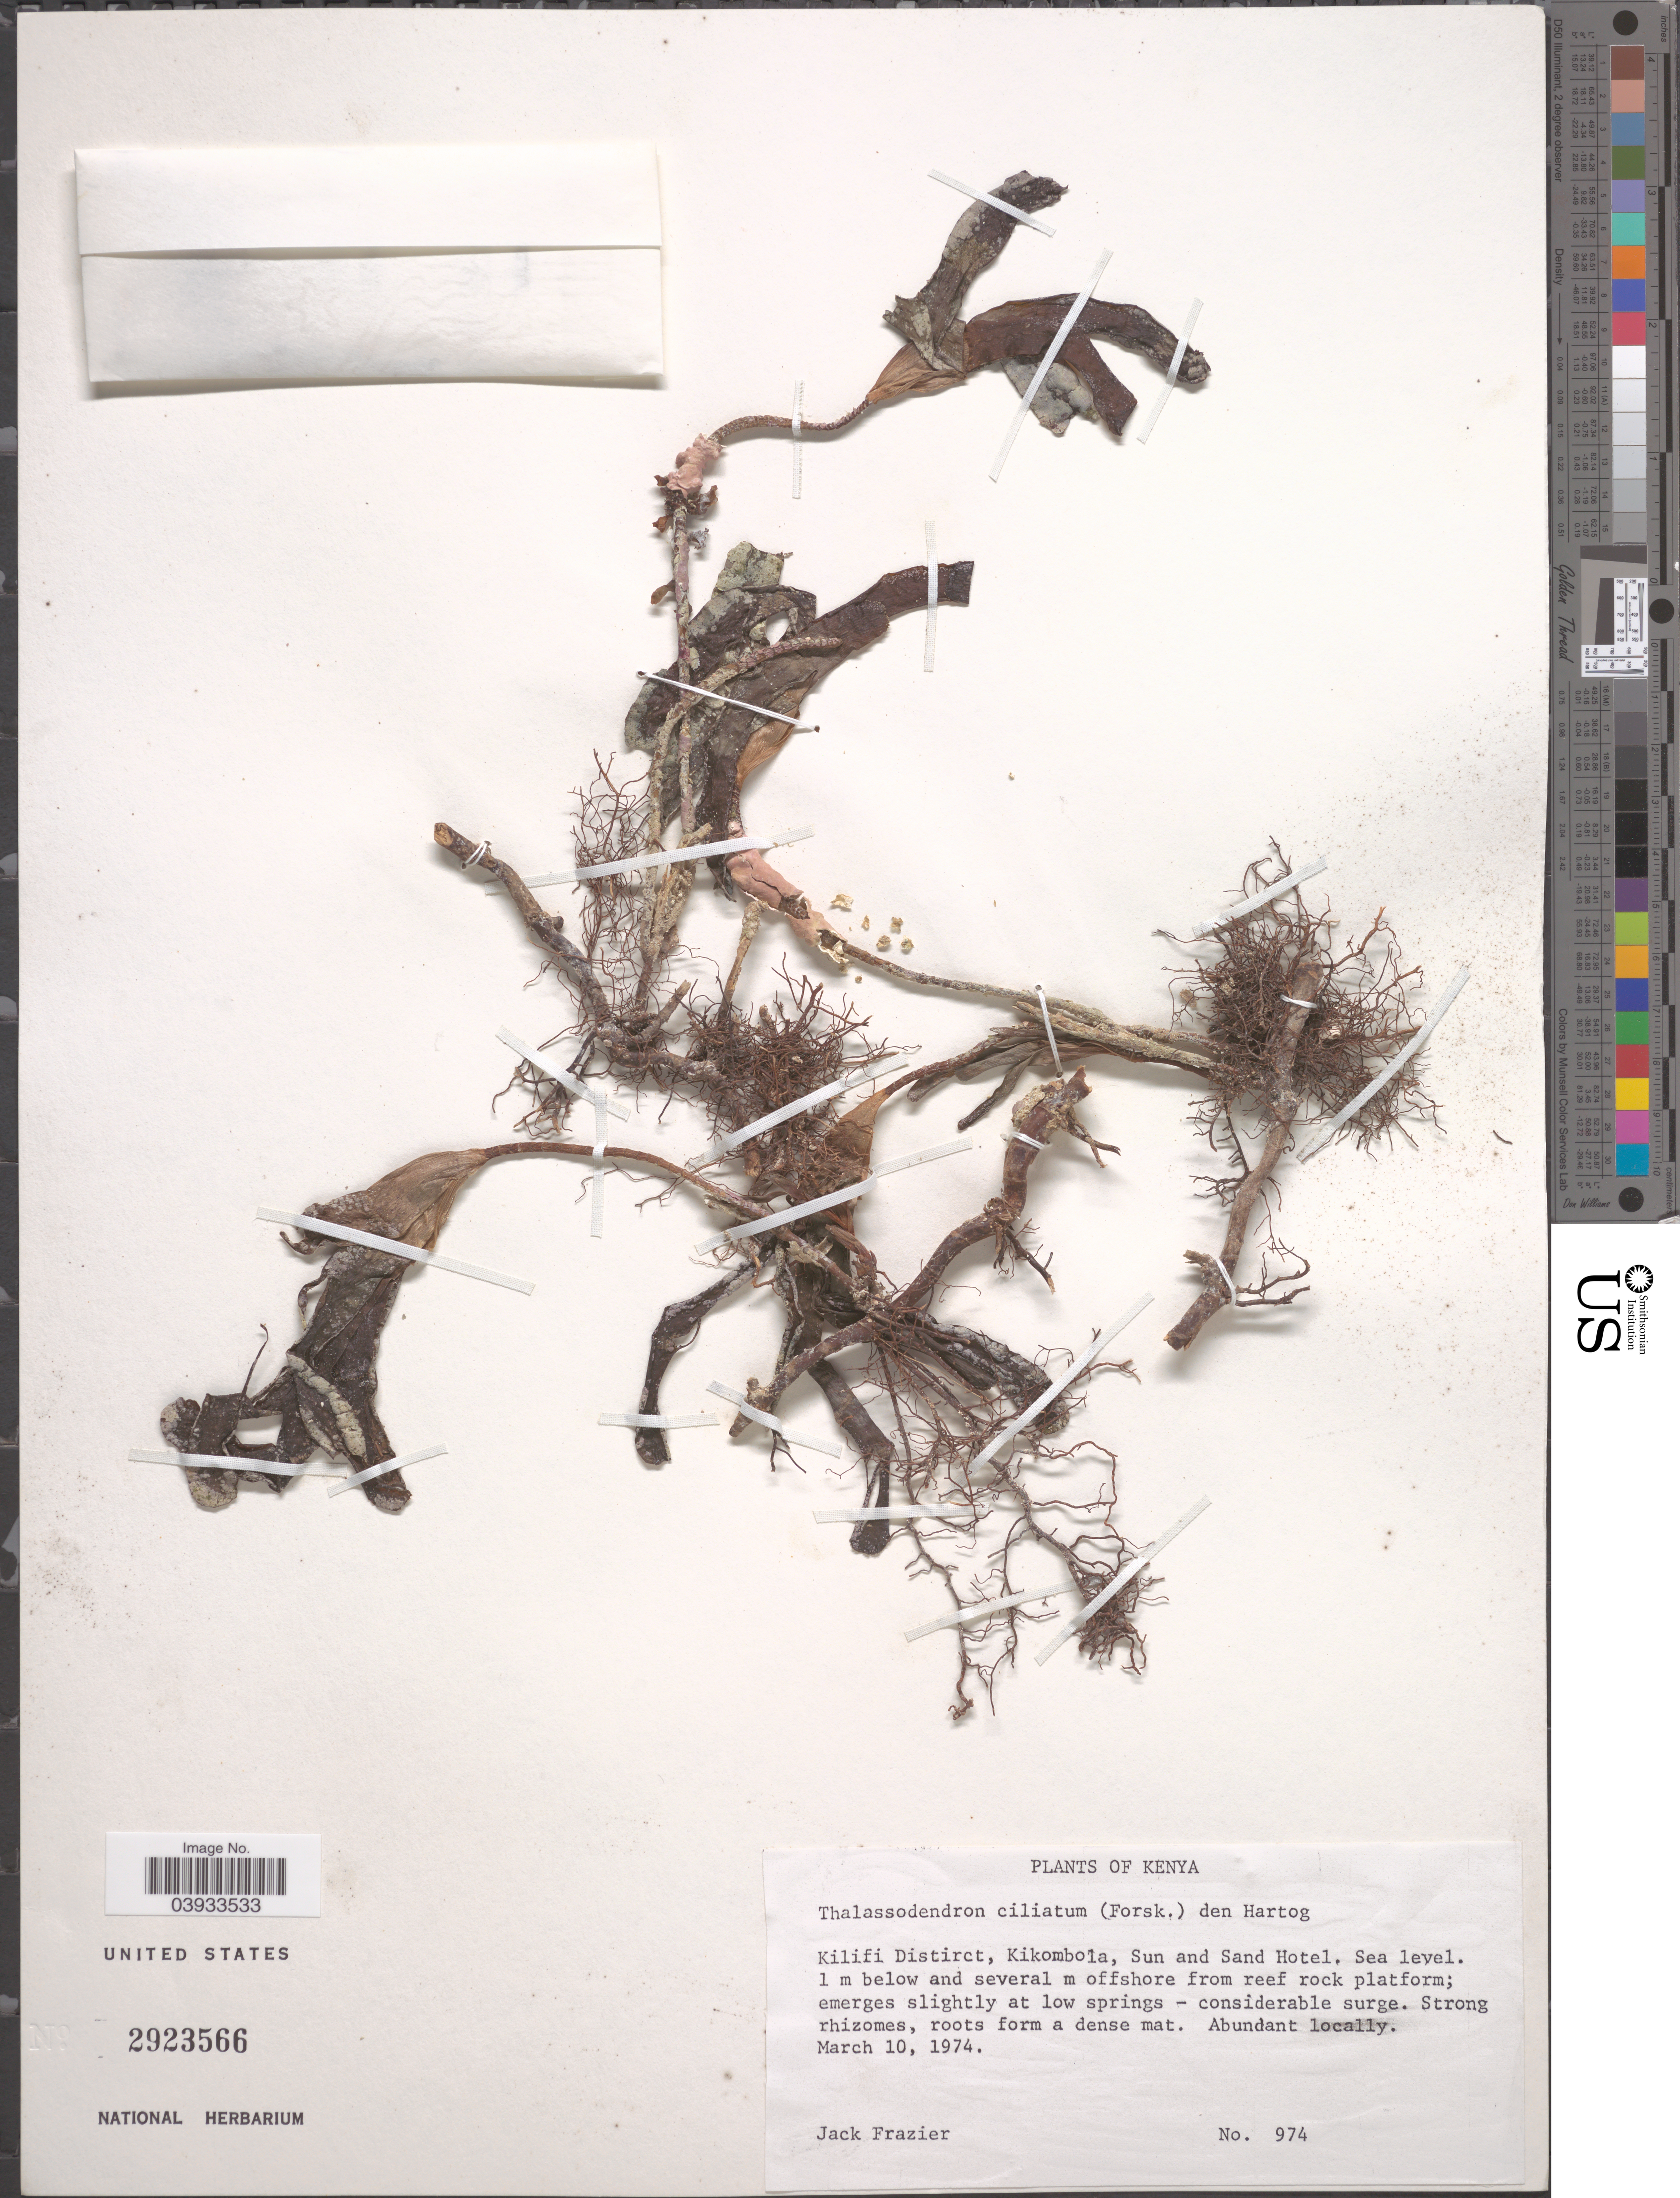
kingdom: Plantae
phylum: Tracheophyta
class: Liliopsida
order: Alismatales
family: Cymodoceaceae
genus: Thalassodendron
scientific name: Thalassodendron ciliatum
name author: (Forssk.) Hartog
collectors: J. Frazier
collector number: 974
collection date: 1974-03-10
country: Kenya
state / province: Kilifi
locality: Kilifi District, Kikombola. Sun and Sand Hotel. Several m offshore.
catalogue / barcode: US 2923566